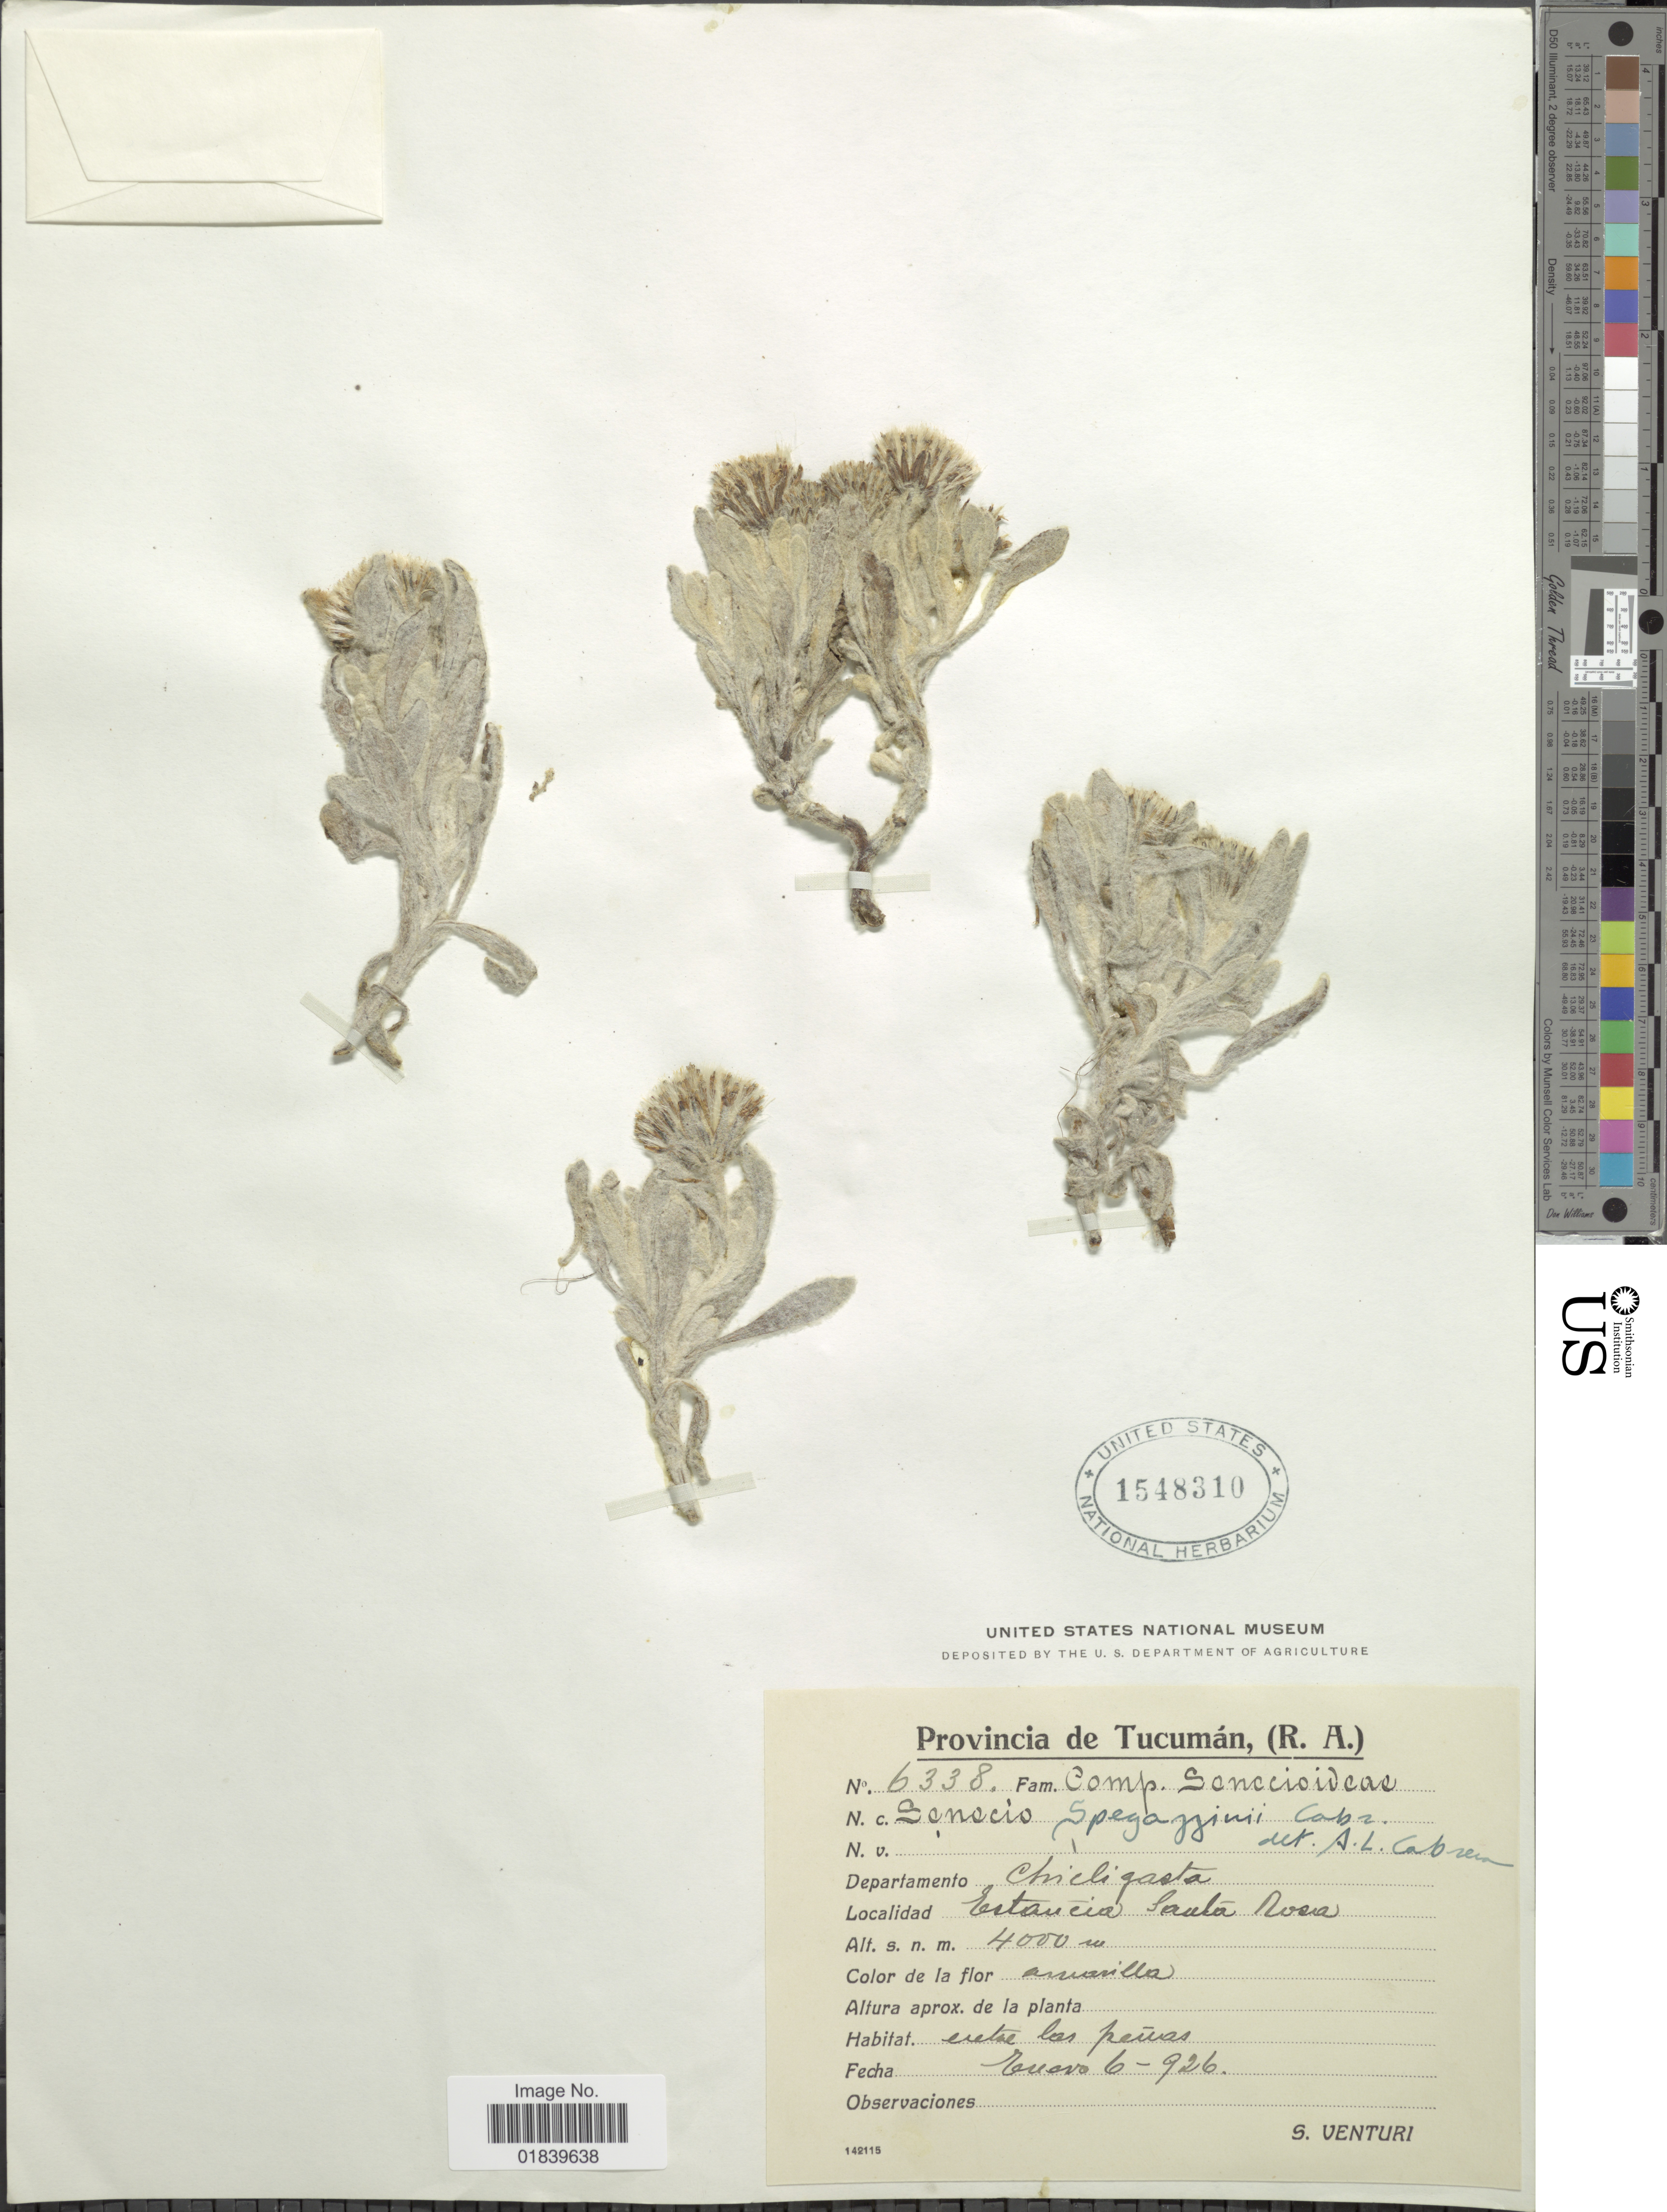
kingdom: Plantae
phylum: Tracheophyta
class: Magnoliopsida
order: Asterales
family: Asteraceae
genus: Senecio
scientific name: Senecio spegazzinii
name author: Cabrera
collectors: S. Venturi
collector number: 6338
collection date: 1926-01-06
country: Argentina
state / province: Tucuman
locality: Provincia de Tucuman, (R. A. ). Departamento Chicligasta, Estancia Santa Rosa.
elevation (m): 4000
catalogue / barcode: US 1548310